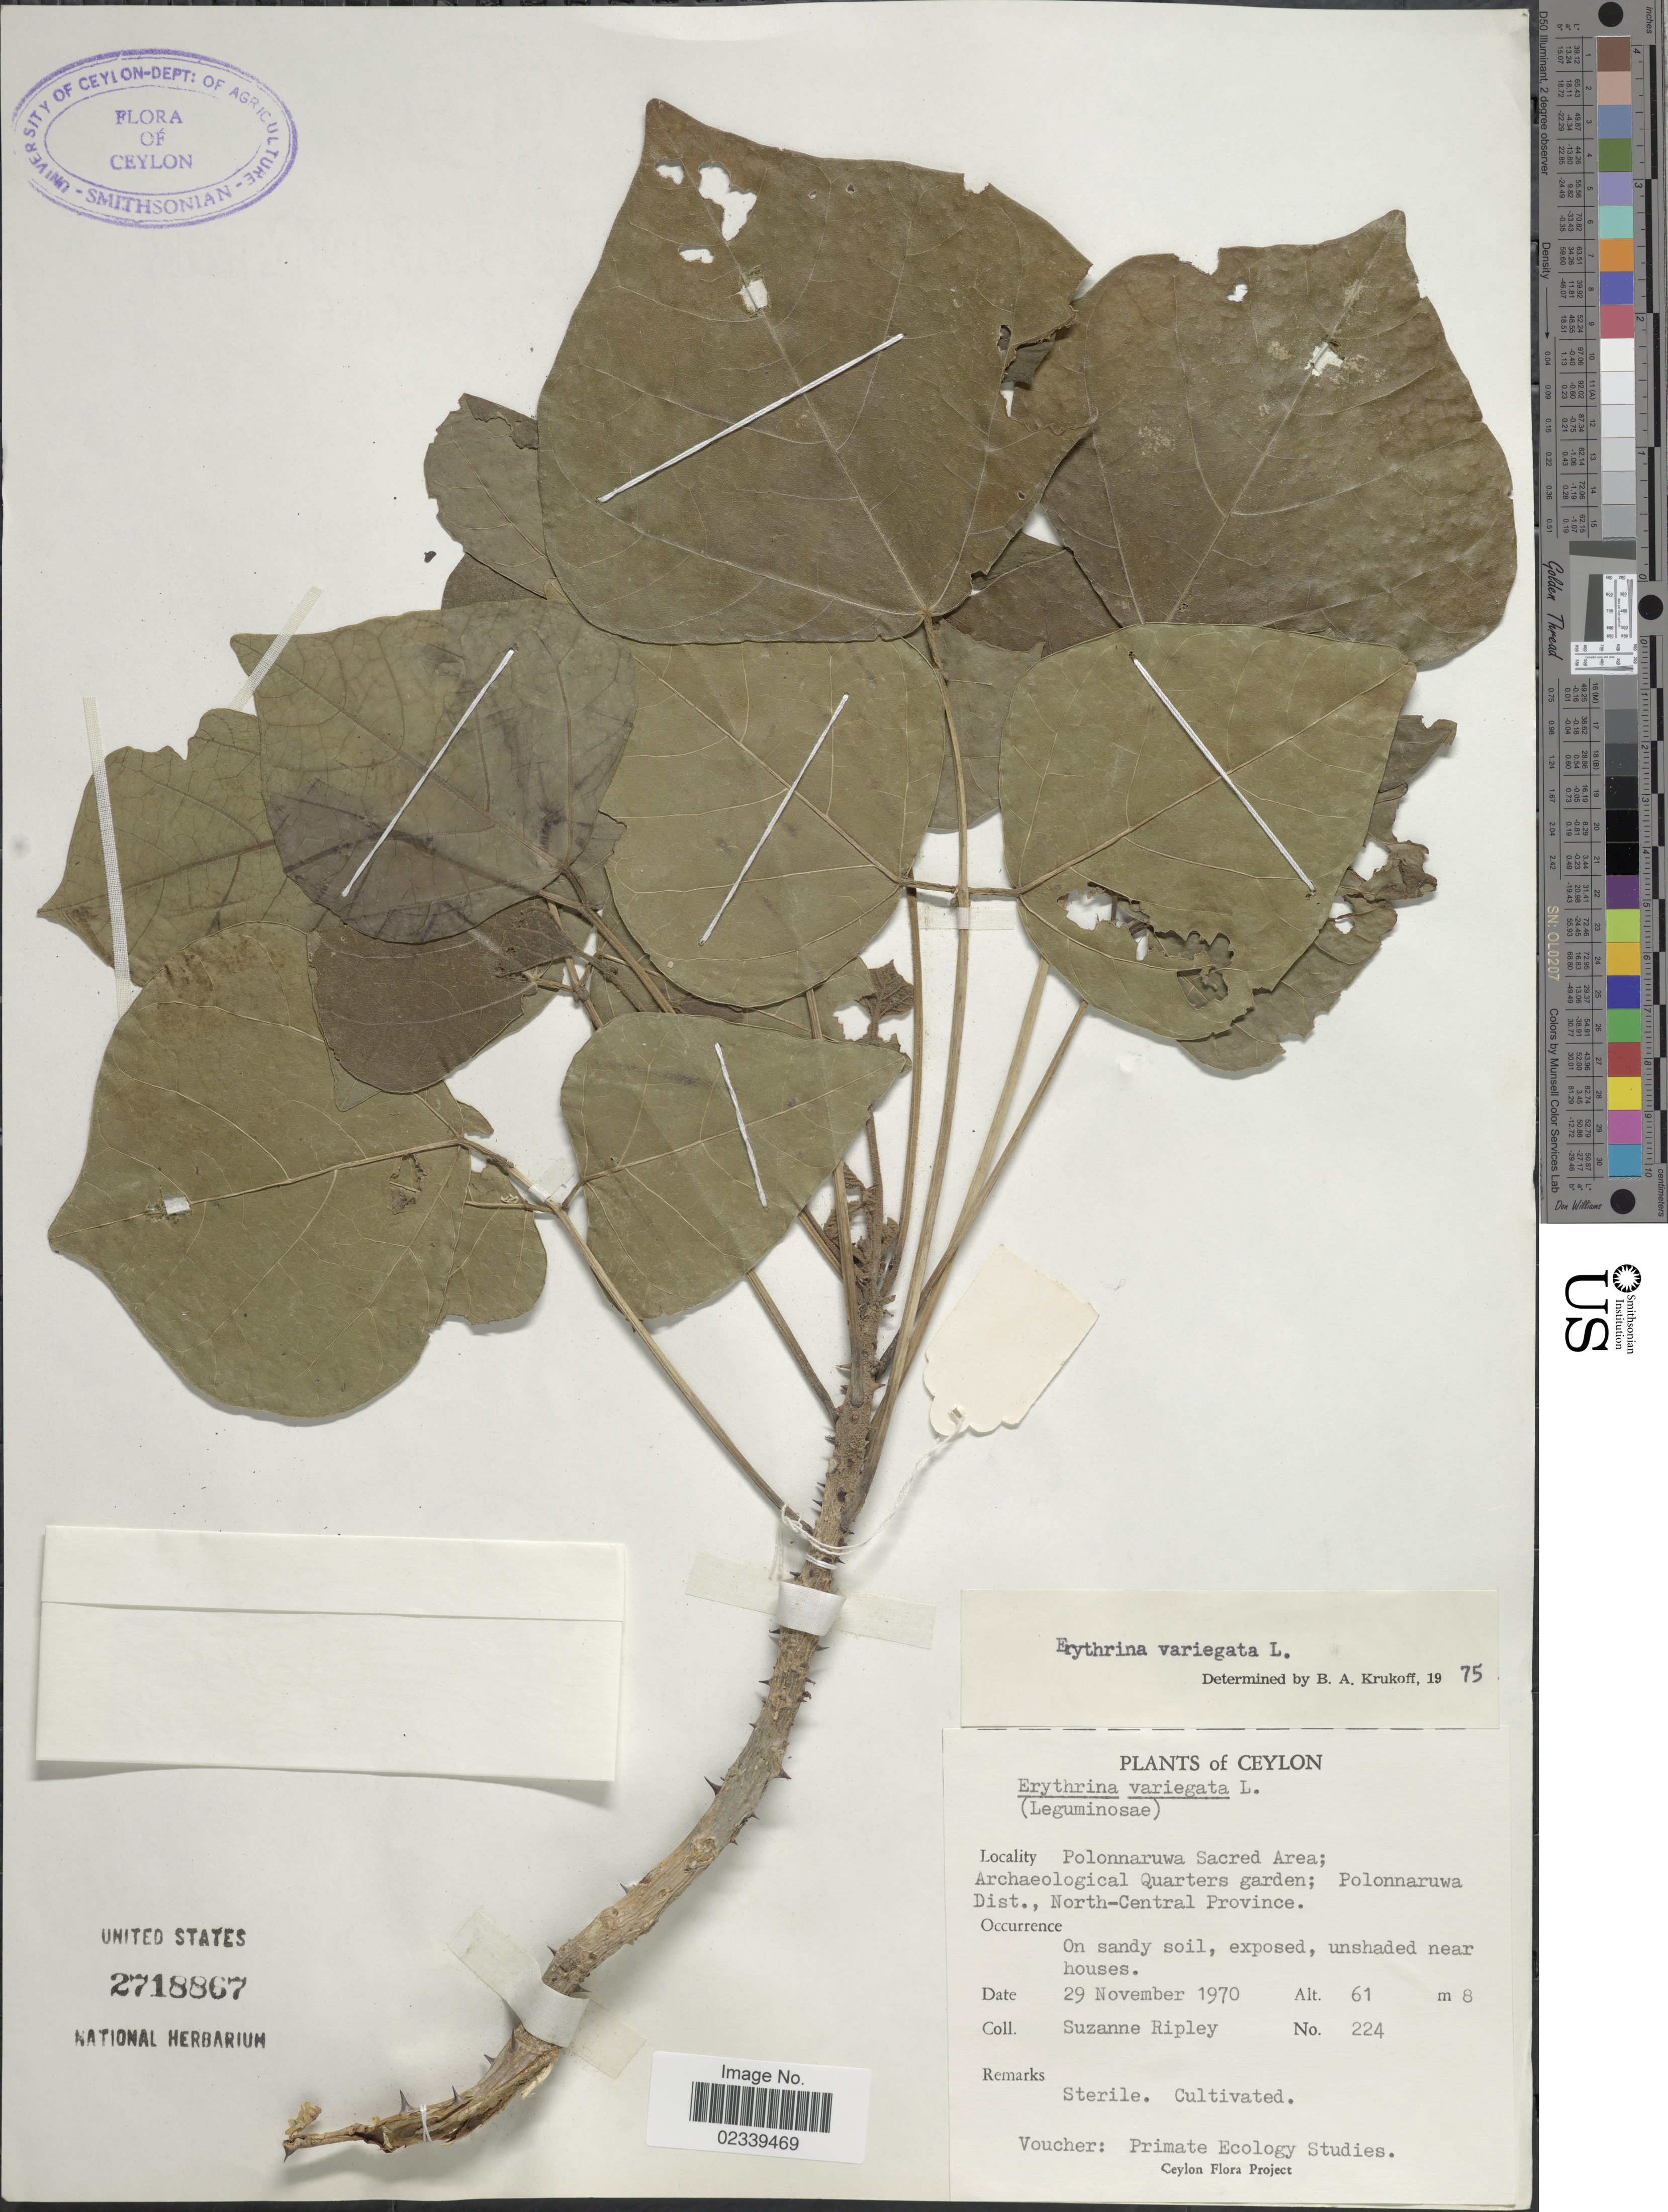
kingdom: Plantae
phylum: Tracheophyta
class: Magnoliopsida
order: Fabales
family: Fabaceae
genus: Erythrina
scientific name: Erythrina variegata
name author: L.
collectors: S. Ripley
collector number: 224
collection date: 1970-11-29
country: Sri Lanka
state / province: North Central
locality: Ceylon, Polonnaruwa Sacred Area; Archaeological Quarters garden; Polonnaruwa Dist., on sandy soil, exposed, unshaded near houses, cultivated.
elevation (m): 61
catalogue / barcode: US 2718867